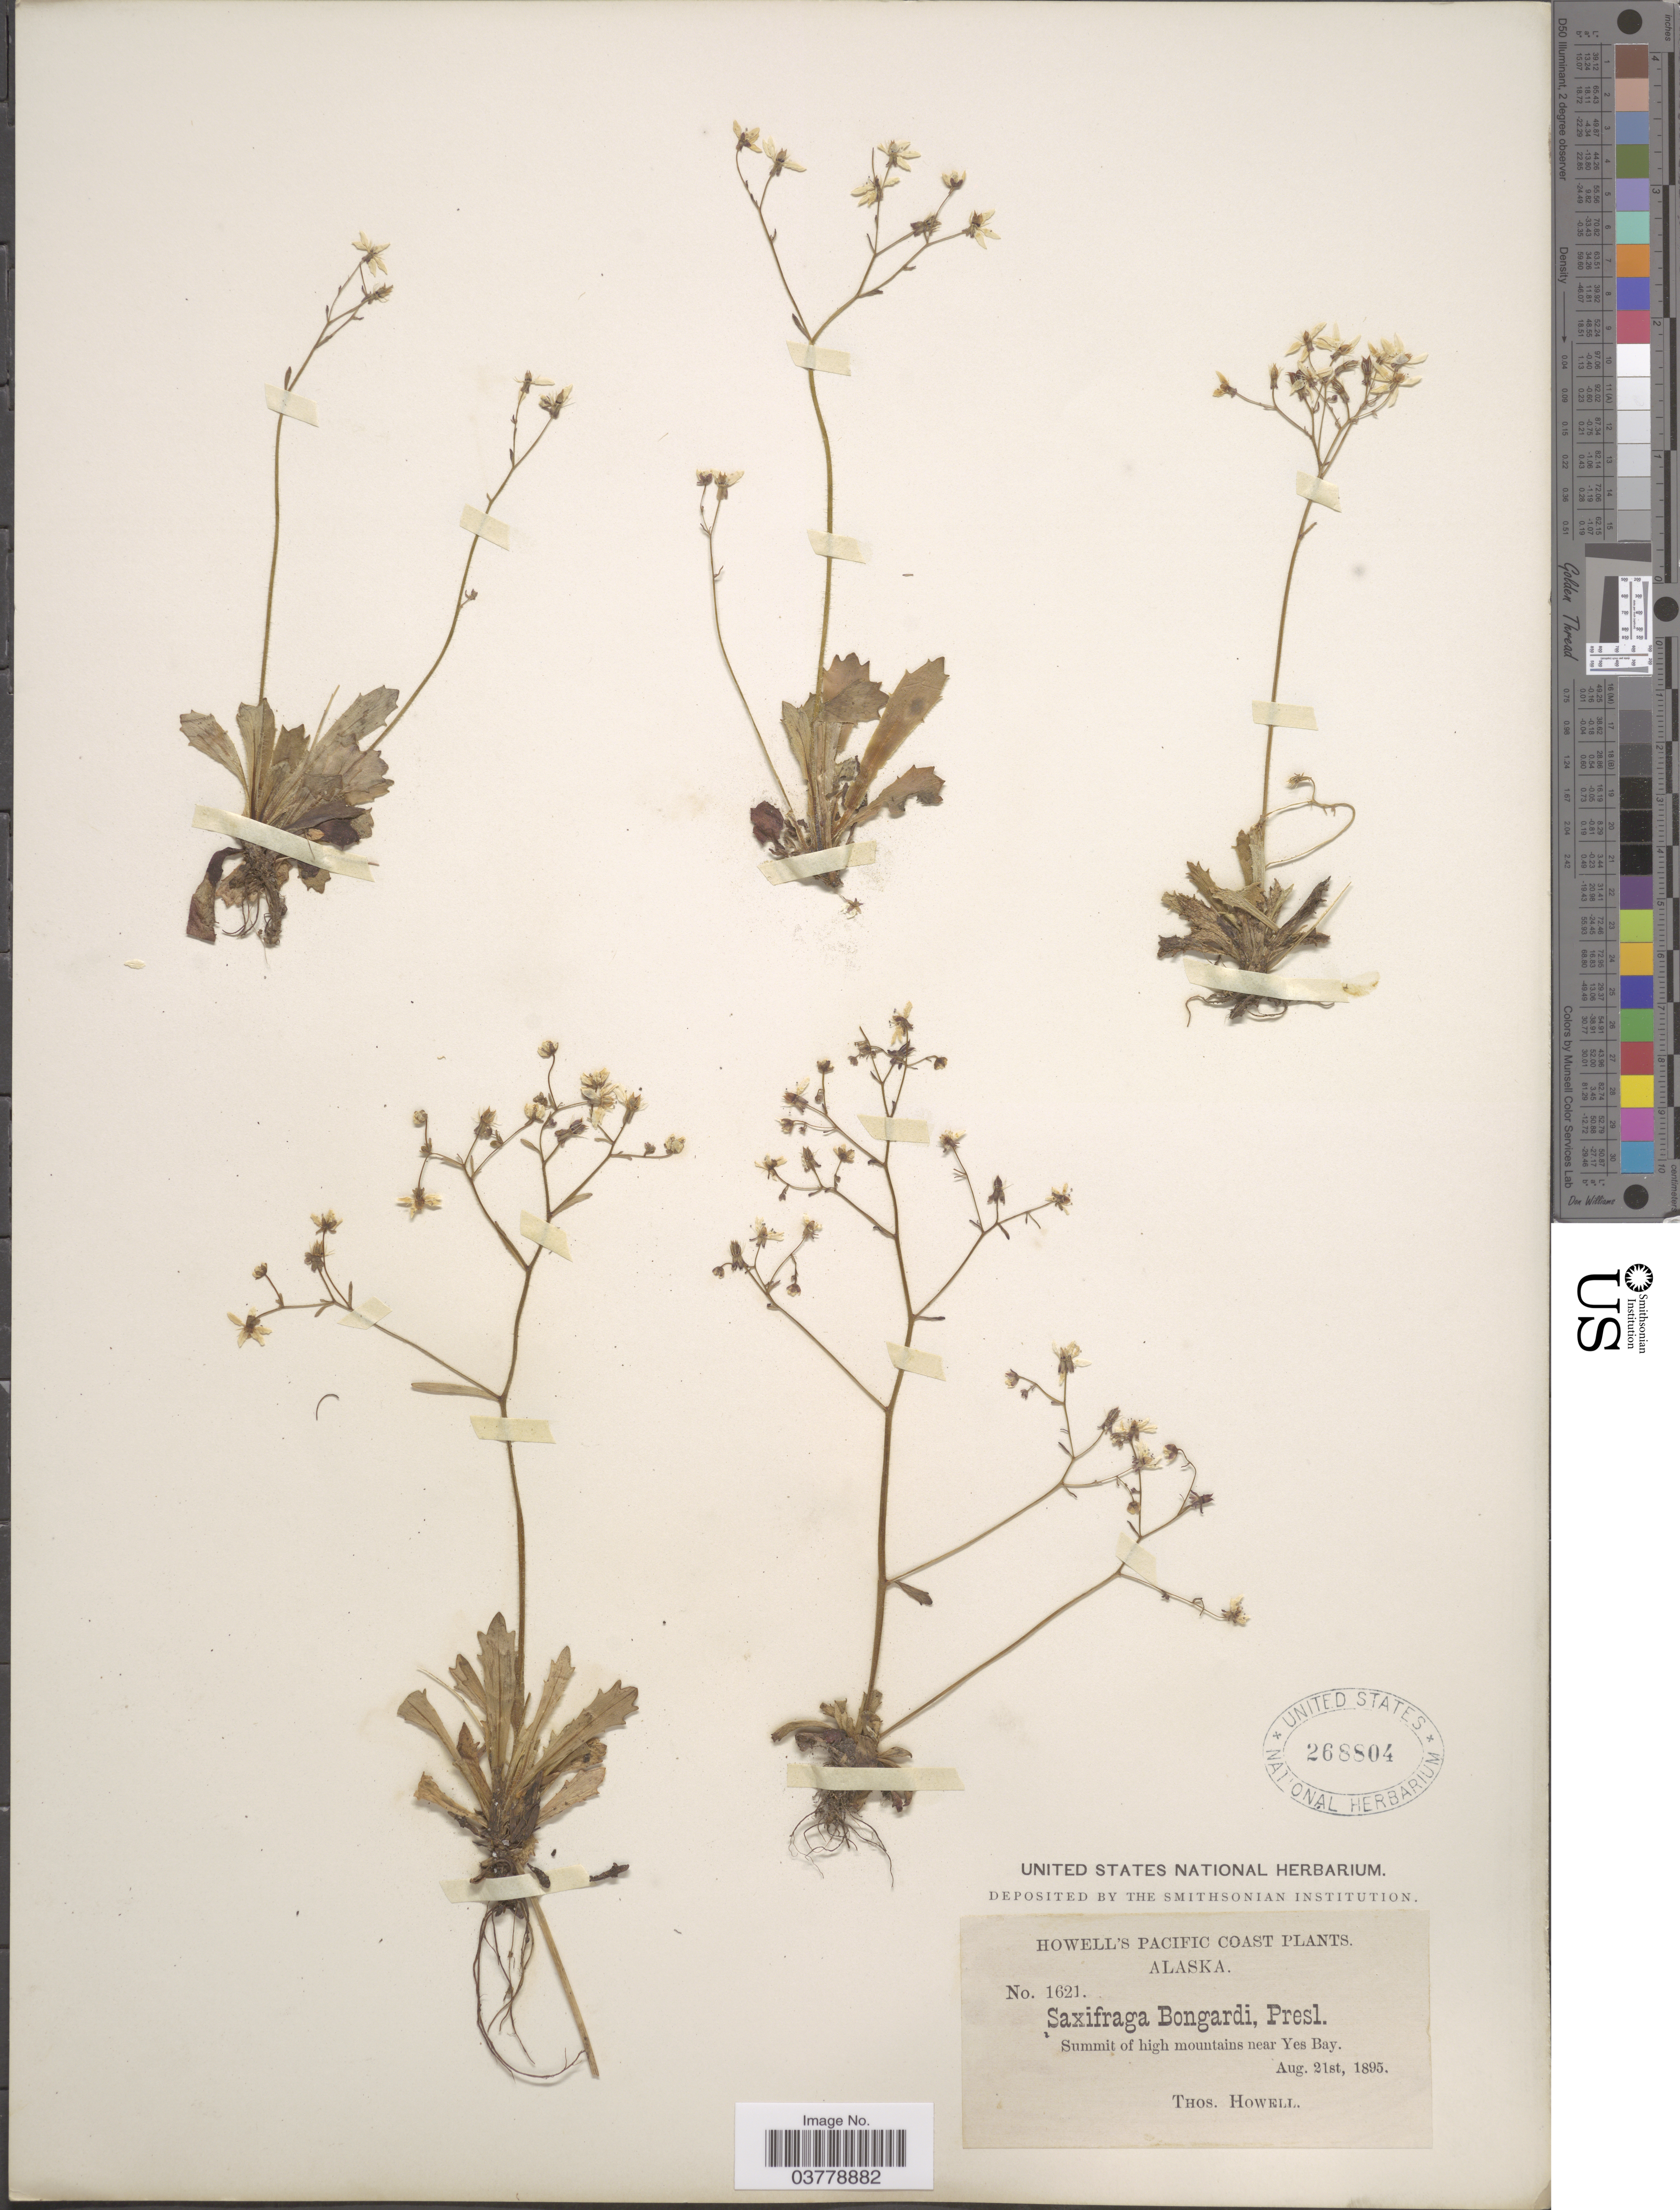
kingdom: Plantae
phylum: Tracheophyta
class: Magnoliopsida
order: Saxifragales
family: Saxifragaceae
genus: Micranthes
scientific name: Micranthes ferruginea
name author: (Graham) Brouillet & Gornall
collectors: T. Howell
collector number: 1621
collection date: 1895-08-21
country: United States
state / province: Alaska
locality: Pacific Coast. Summit of high mountains near Yes Bay.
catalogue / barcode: US 268804